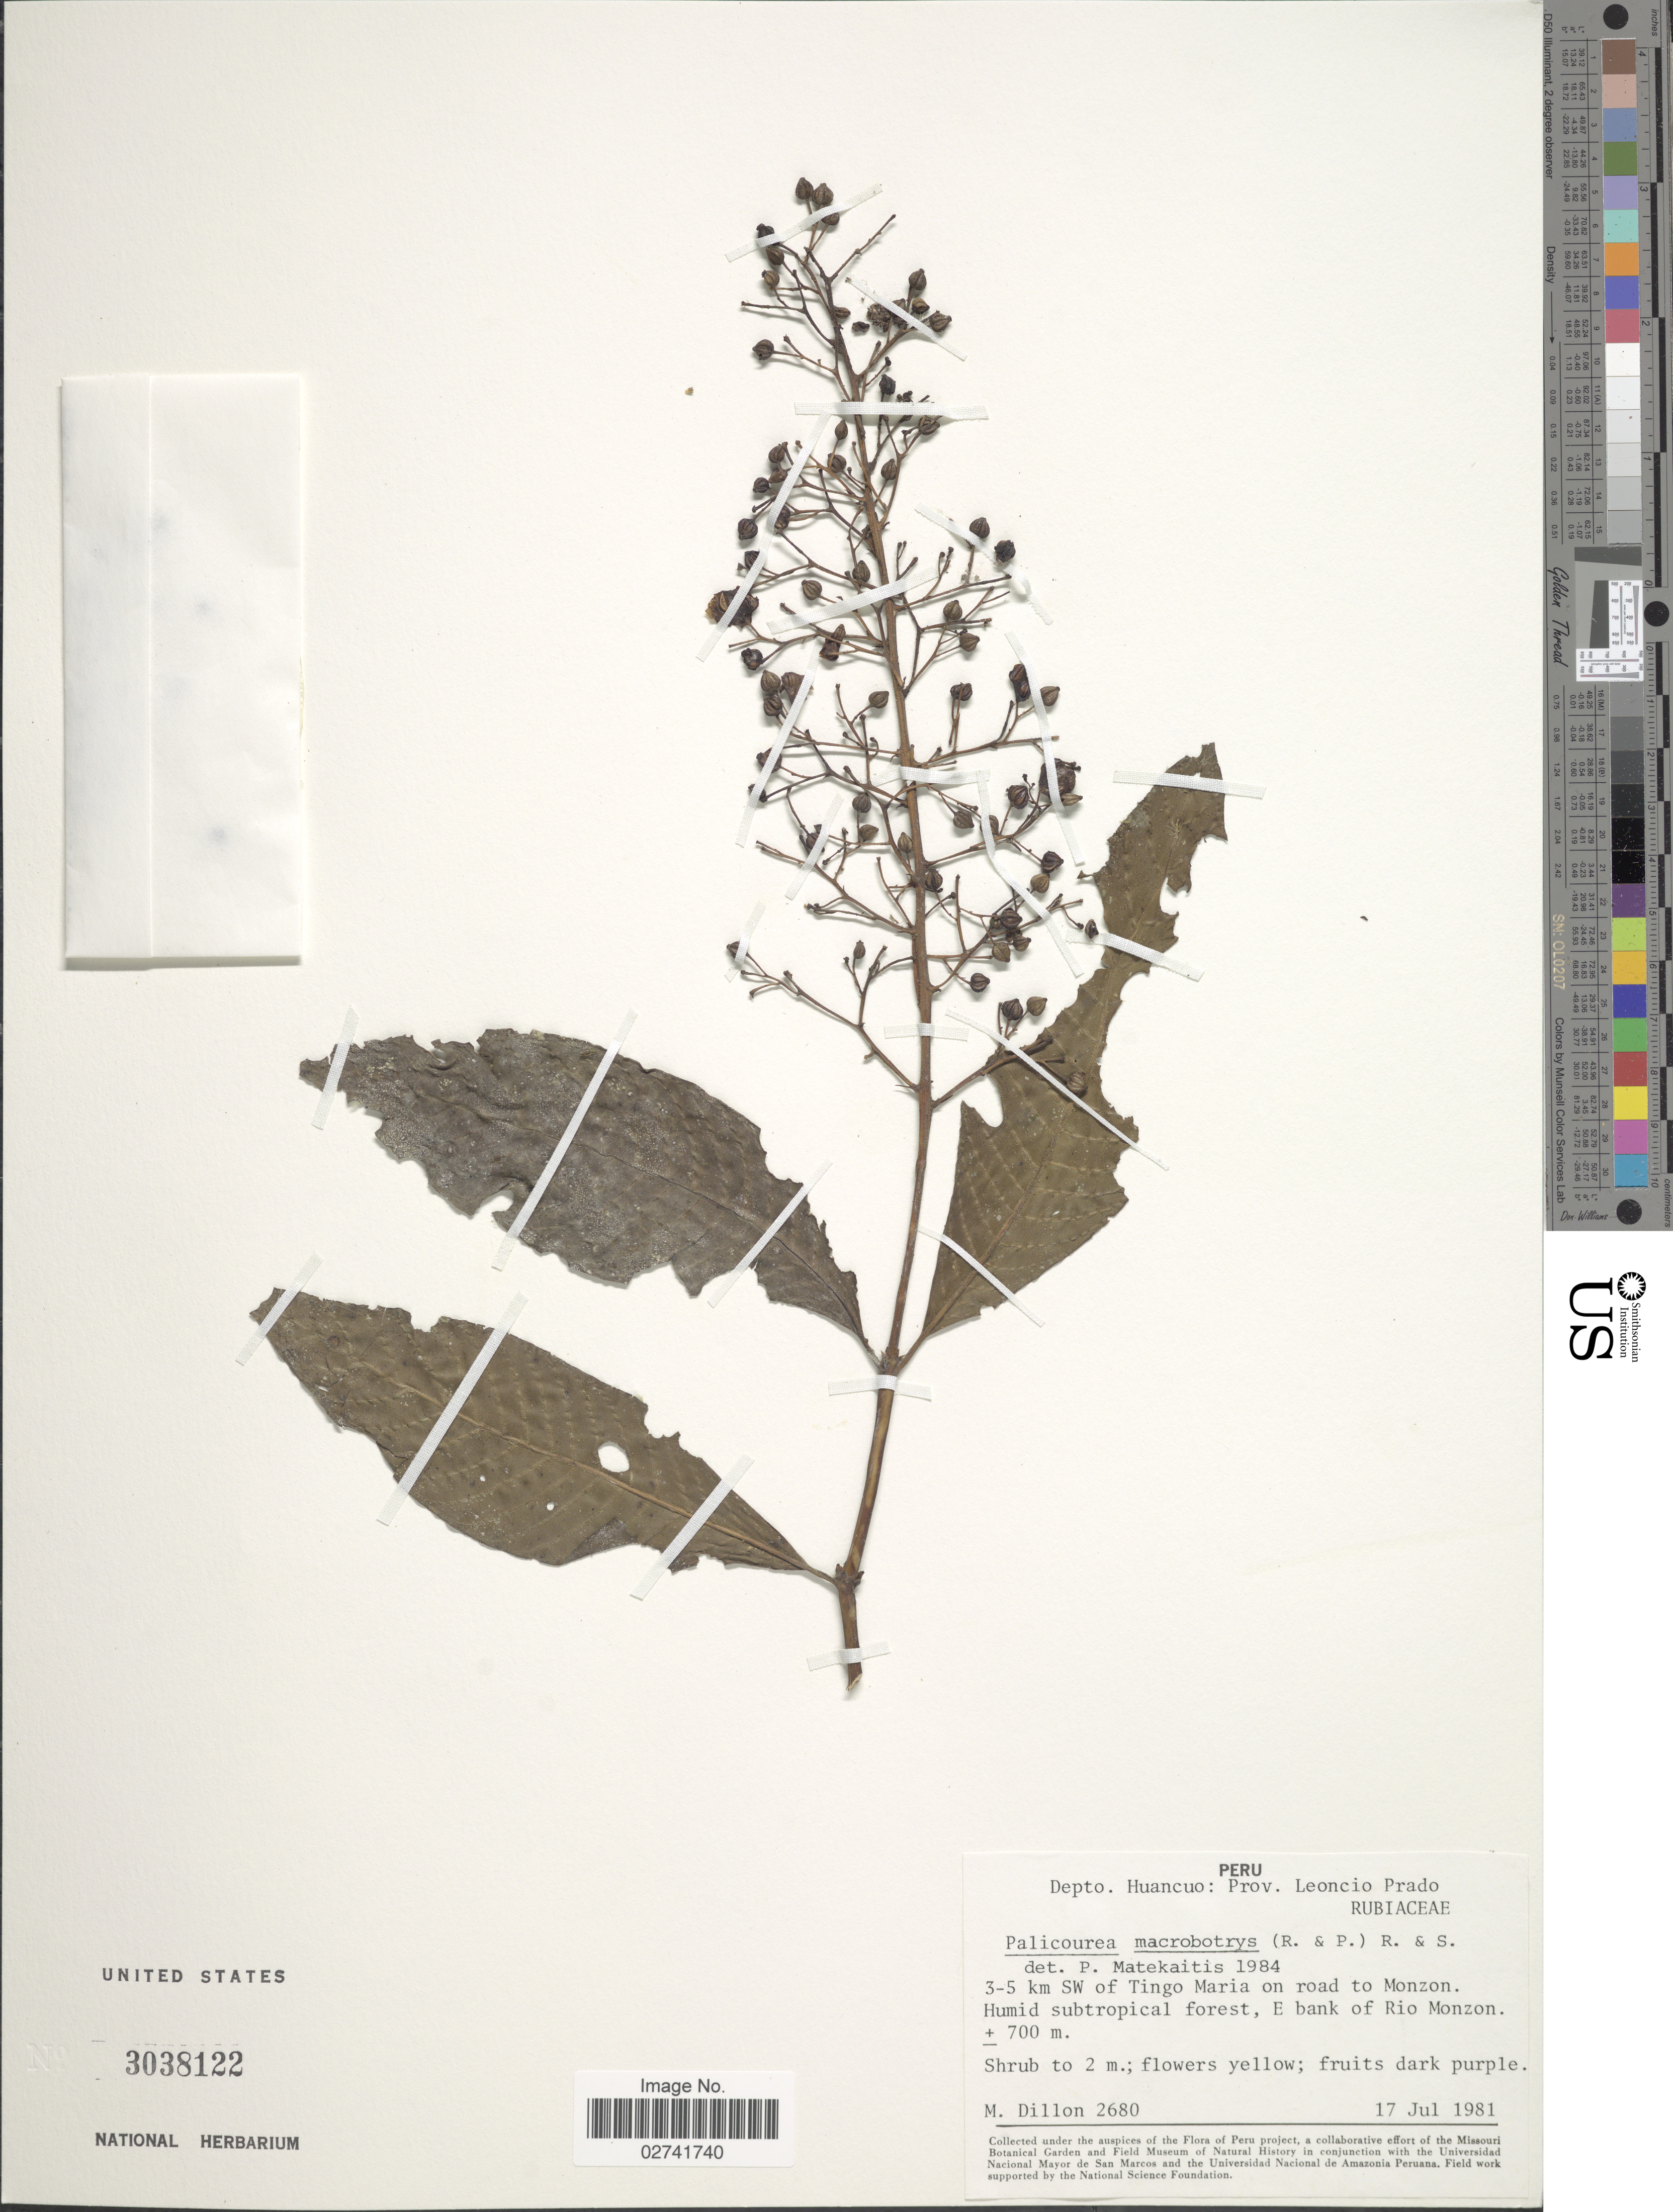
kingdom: Plantae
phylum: Tracheophyta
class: Magnoliopsida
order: Gentianales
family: Rubiaceae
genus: Palicourea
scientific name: Palicourea macrobotrys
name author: (Ruiz & Pav.) Schult.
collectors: M. O. Dillon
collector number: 2680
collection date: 1981-07-17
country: Peru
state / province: Huánuco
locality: Depto. Huanuco: Prov. Leonci Prado. 3-5 km SW of Tingo Maria on road to Monzon, E bank of Rio Monzon.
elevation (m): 700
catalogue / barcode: US 3038122